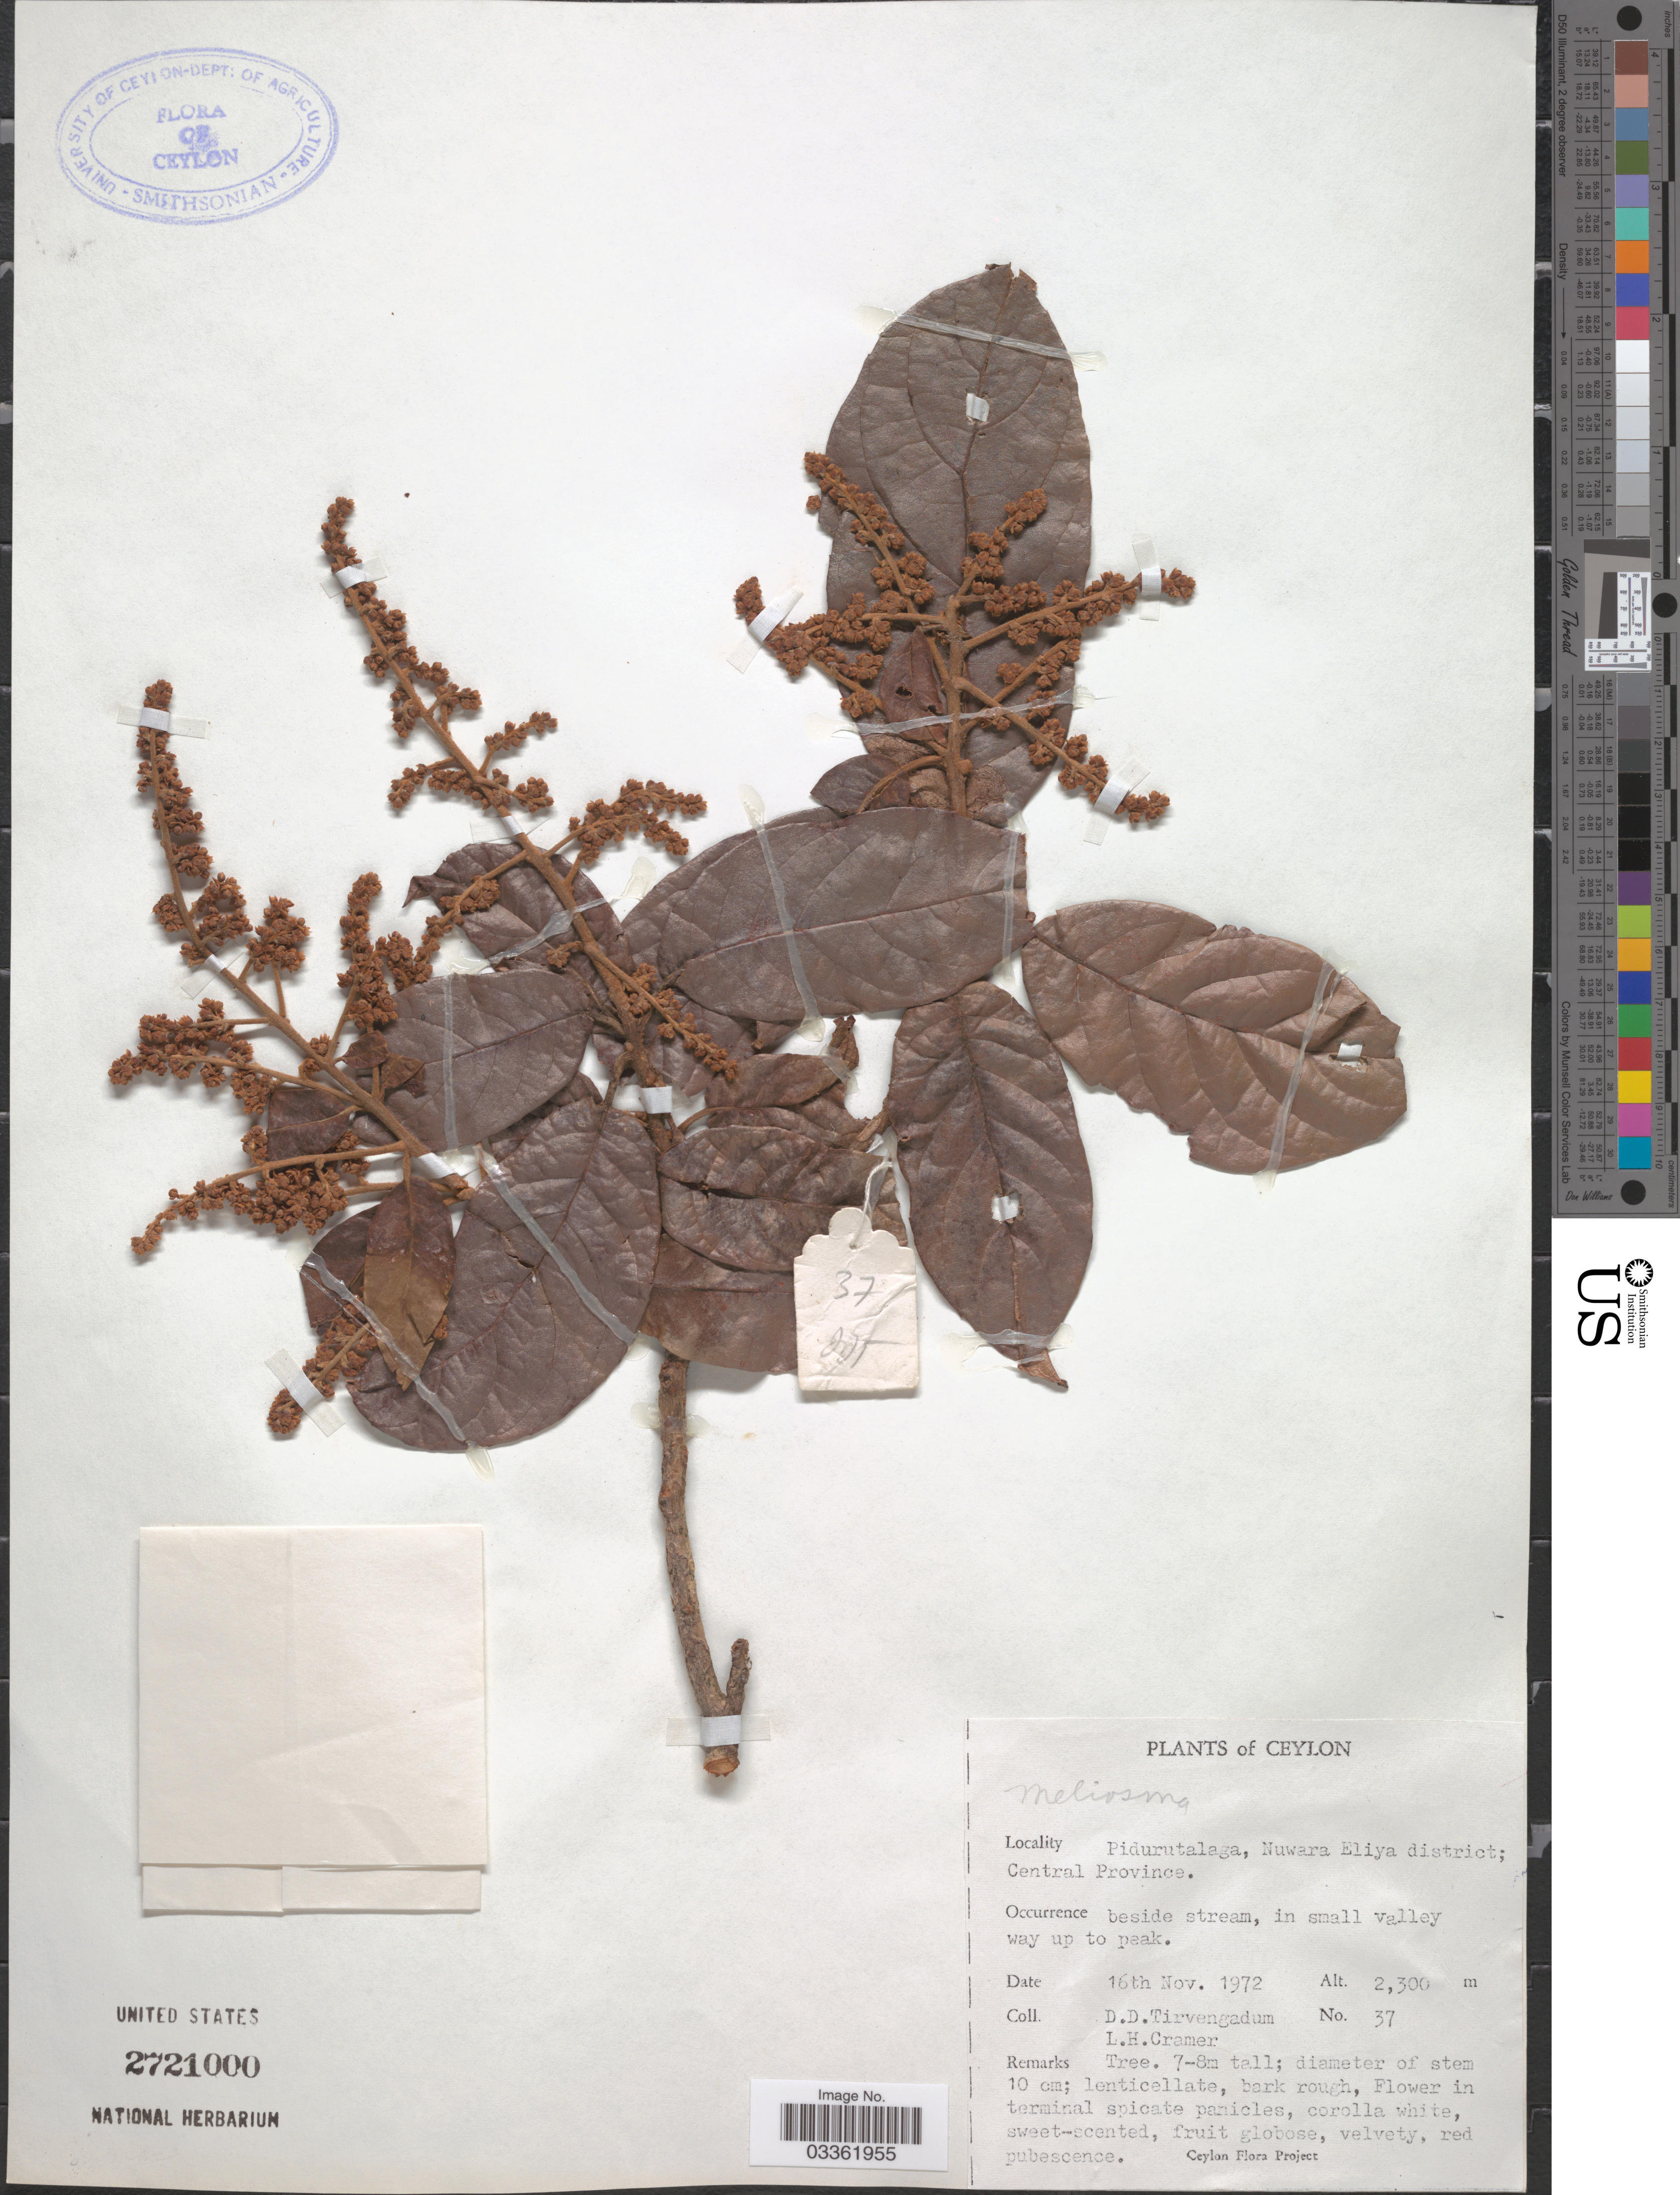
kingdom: Plantae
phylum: Tracheophyta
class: Magnoliopsida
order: Proteales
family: Sabiaceae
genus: Meliosma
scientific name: Meliosma sp.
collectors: D. Tirvengadum & L. H. Cramer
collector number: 37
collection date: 1972-11-16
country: Sri Lanka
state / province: Central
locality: Ceylon, Pidurutalaga, Nuwara Eliya district.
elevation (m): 2300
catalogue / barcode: US 2721000